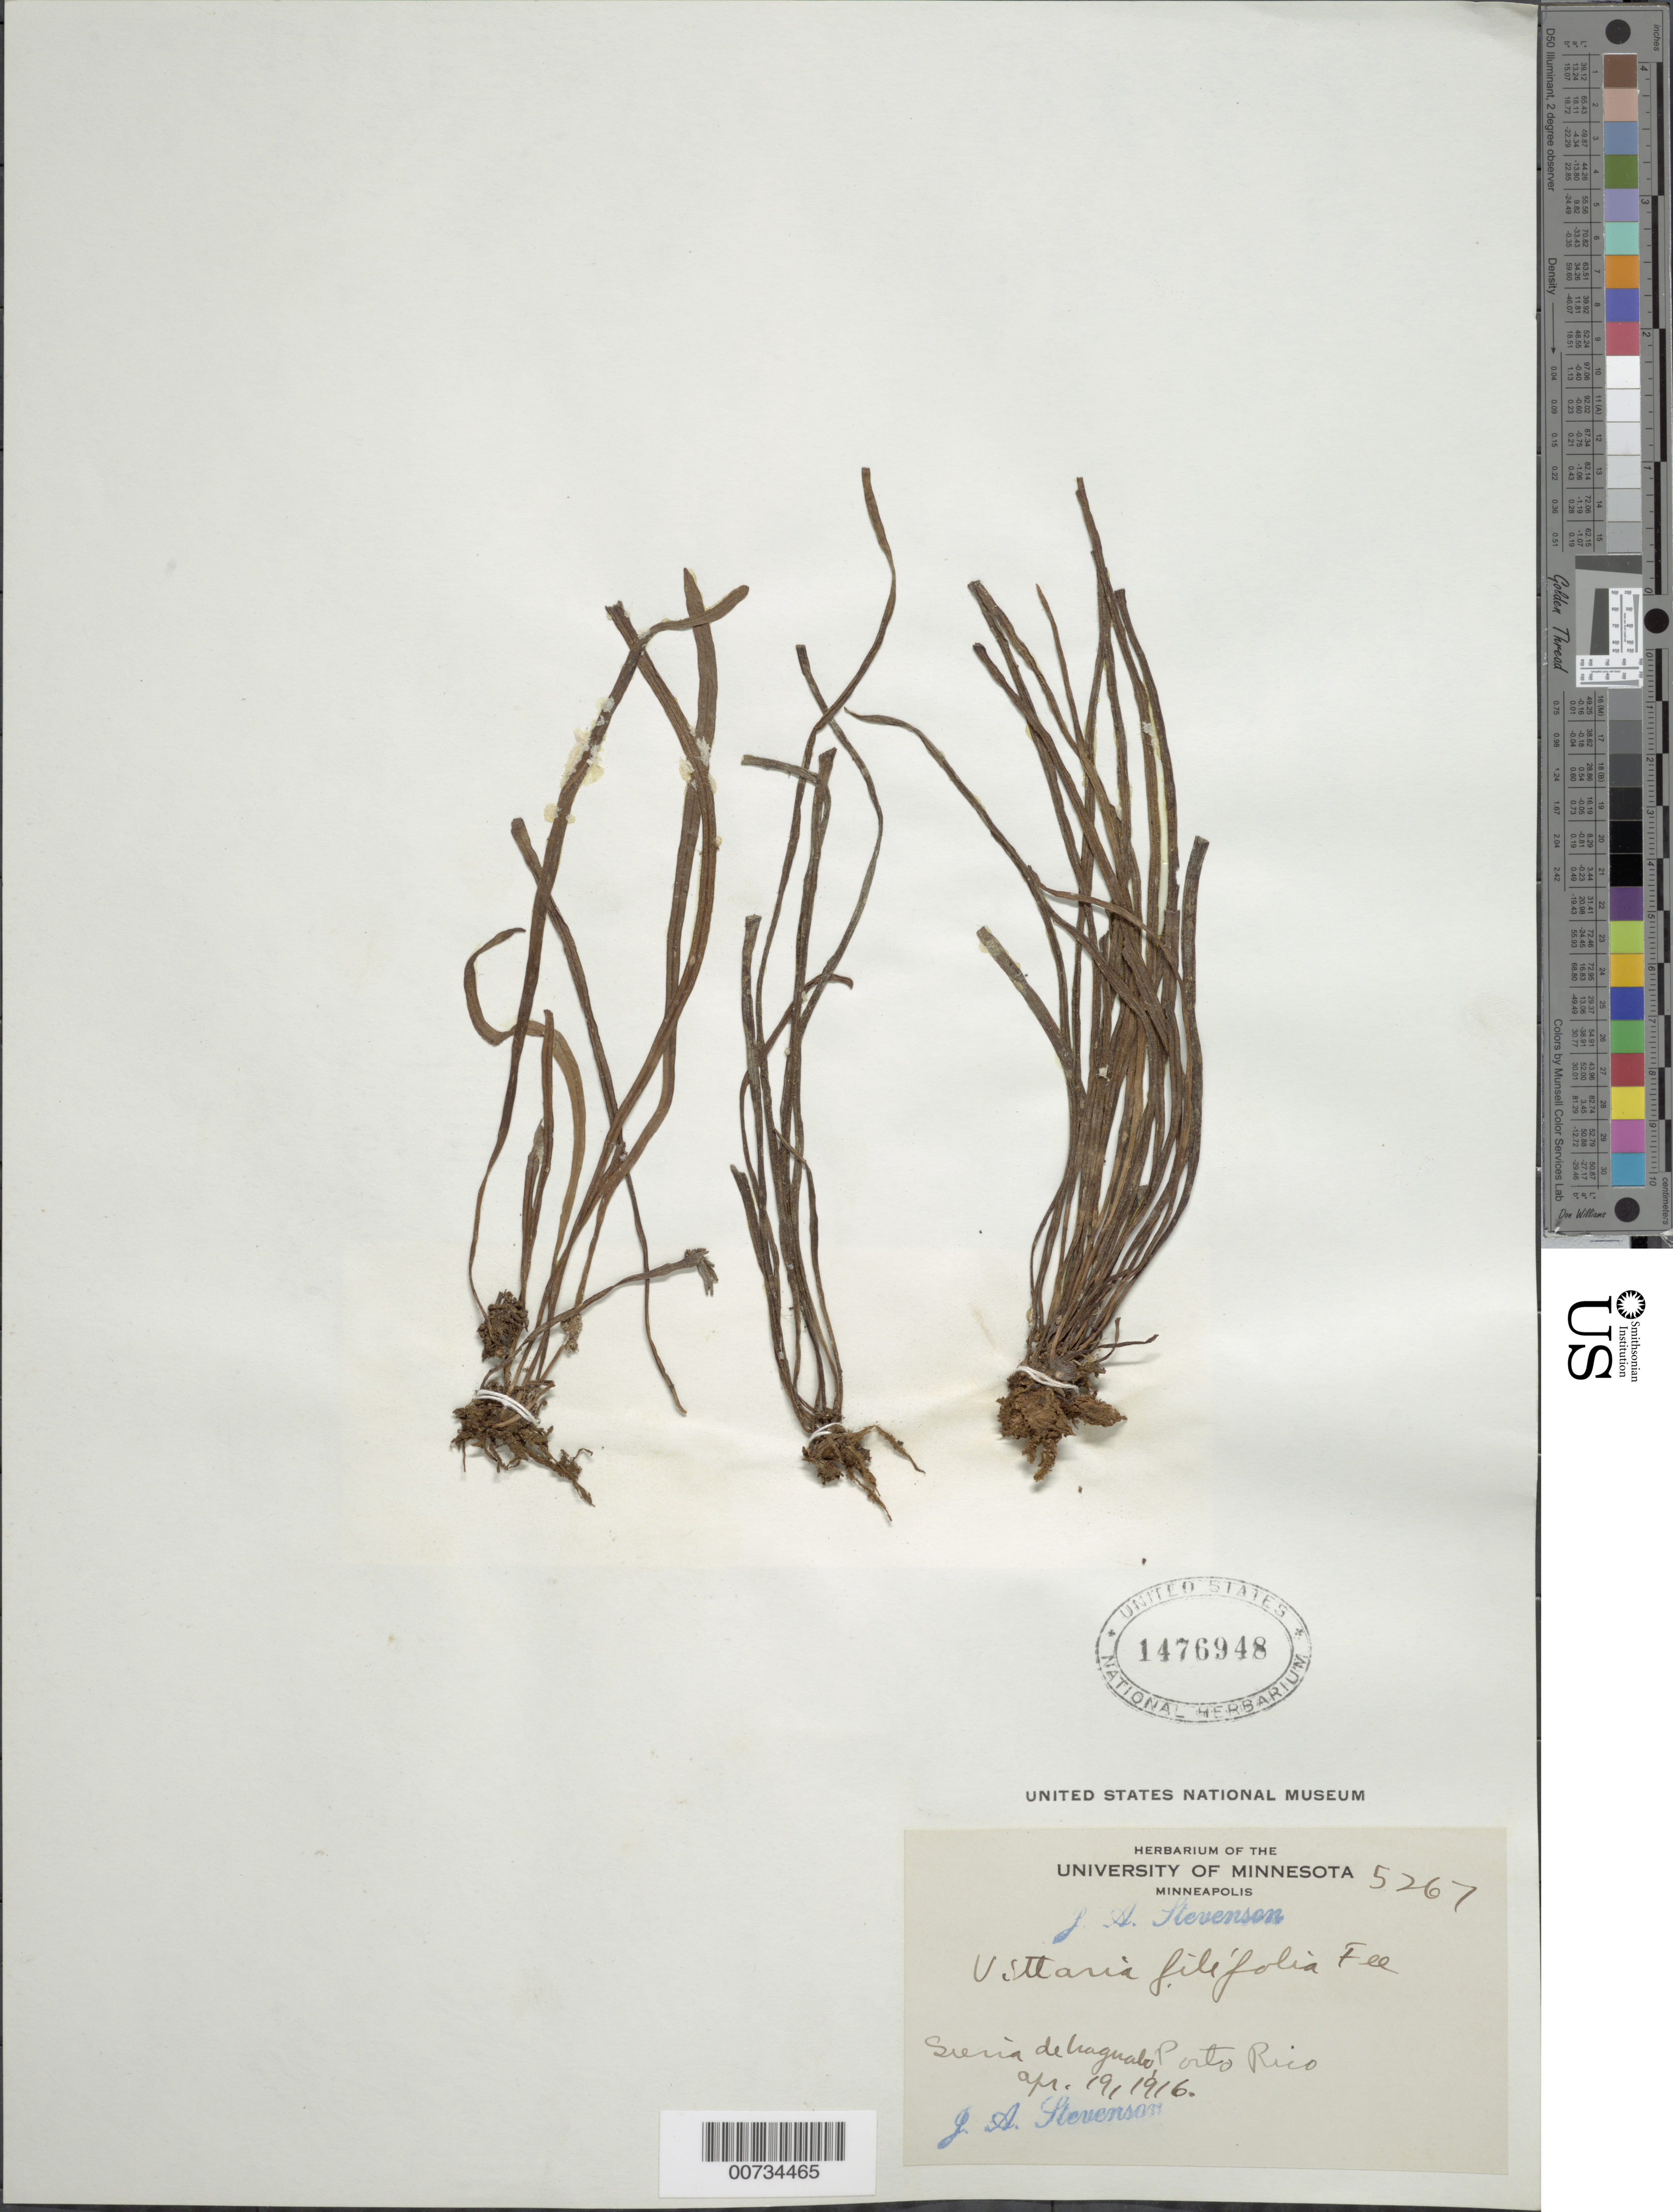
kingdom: Plantae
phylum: Tracheophyta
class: Polypodiopsida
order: Polypodiales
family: Pteridaceae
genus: Vittaria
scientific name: Vittaria lineata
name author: (L.) Sm.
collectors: J. Stevenson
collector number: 5267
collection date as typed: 19 Apr 1916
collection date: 1916-04-19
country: Puerto Rico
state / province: Naguabo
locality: Sierra de Naguabo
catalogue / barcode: US 1476948